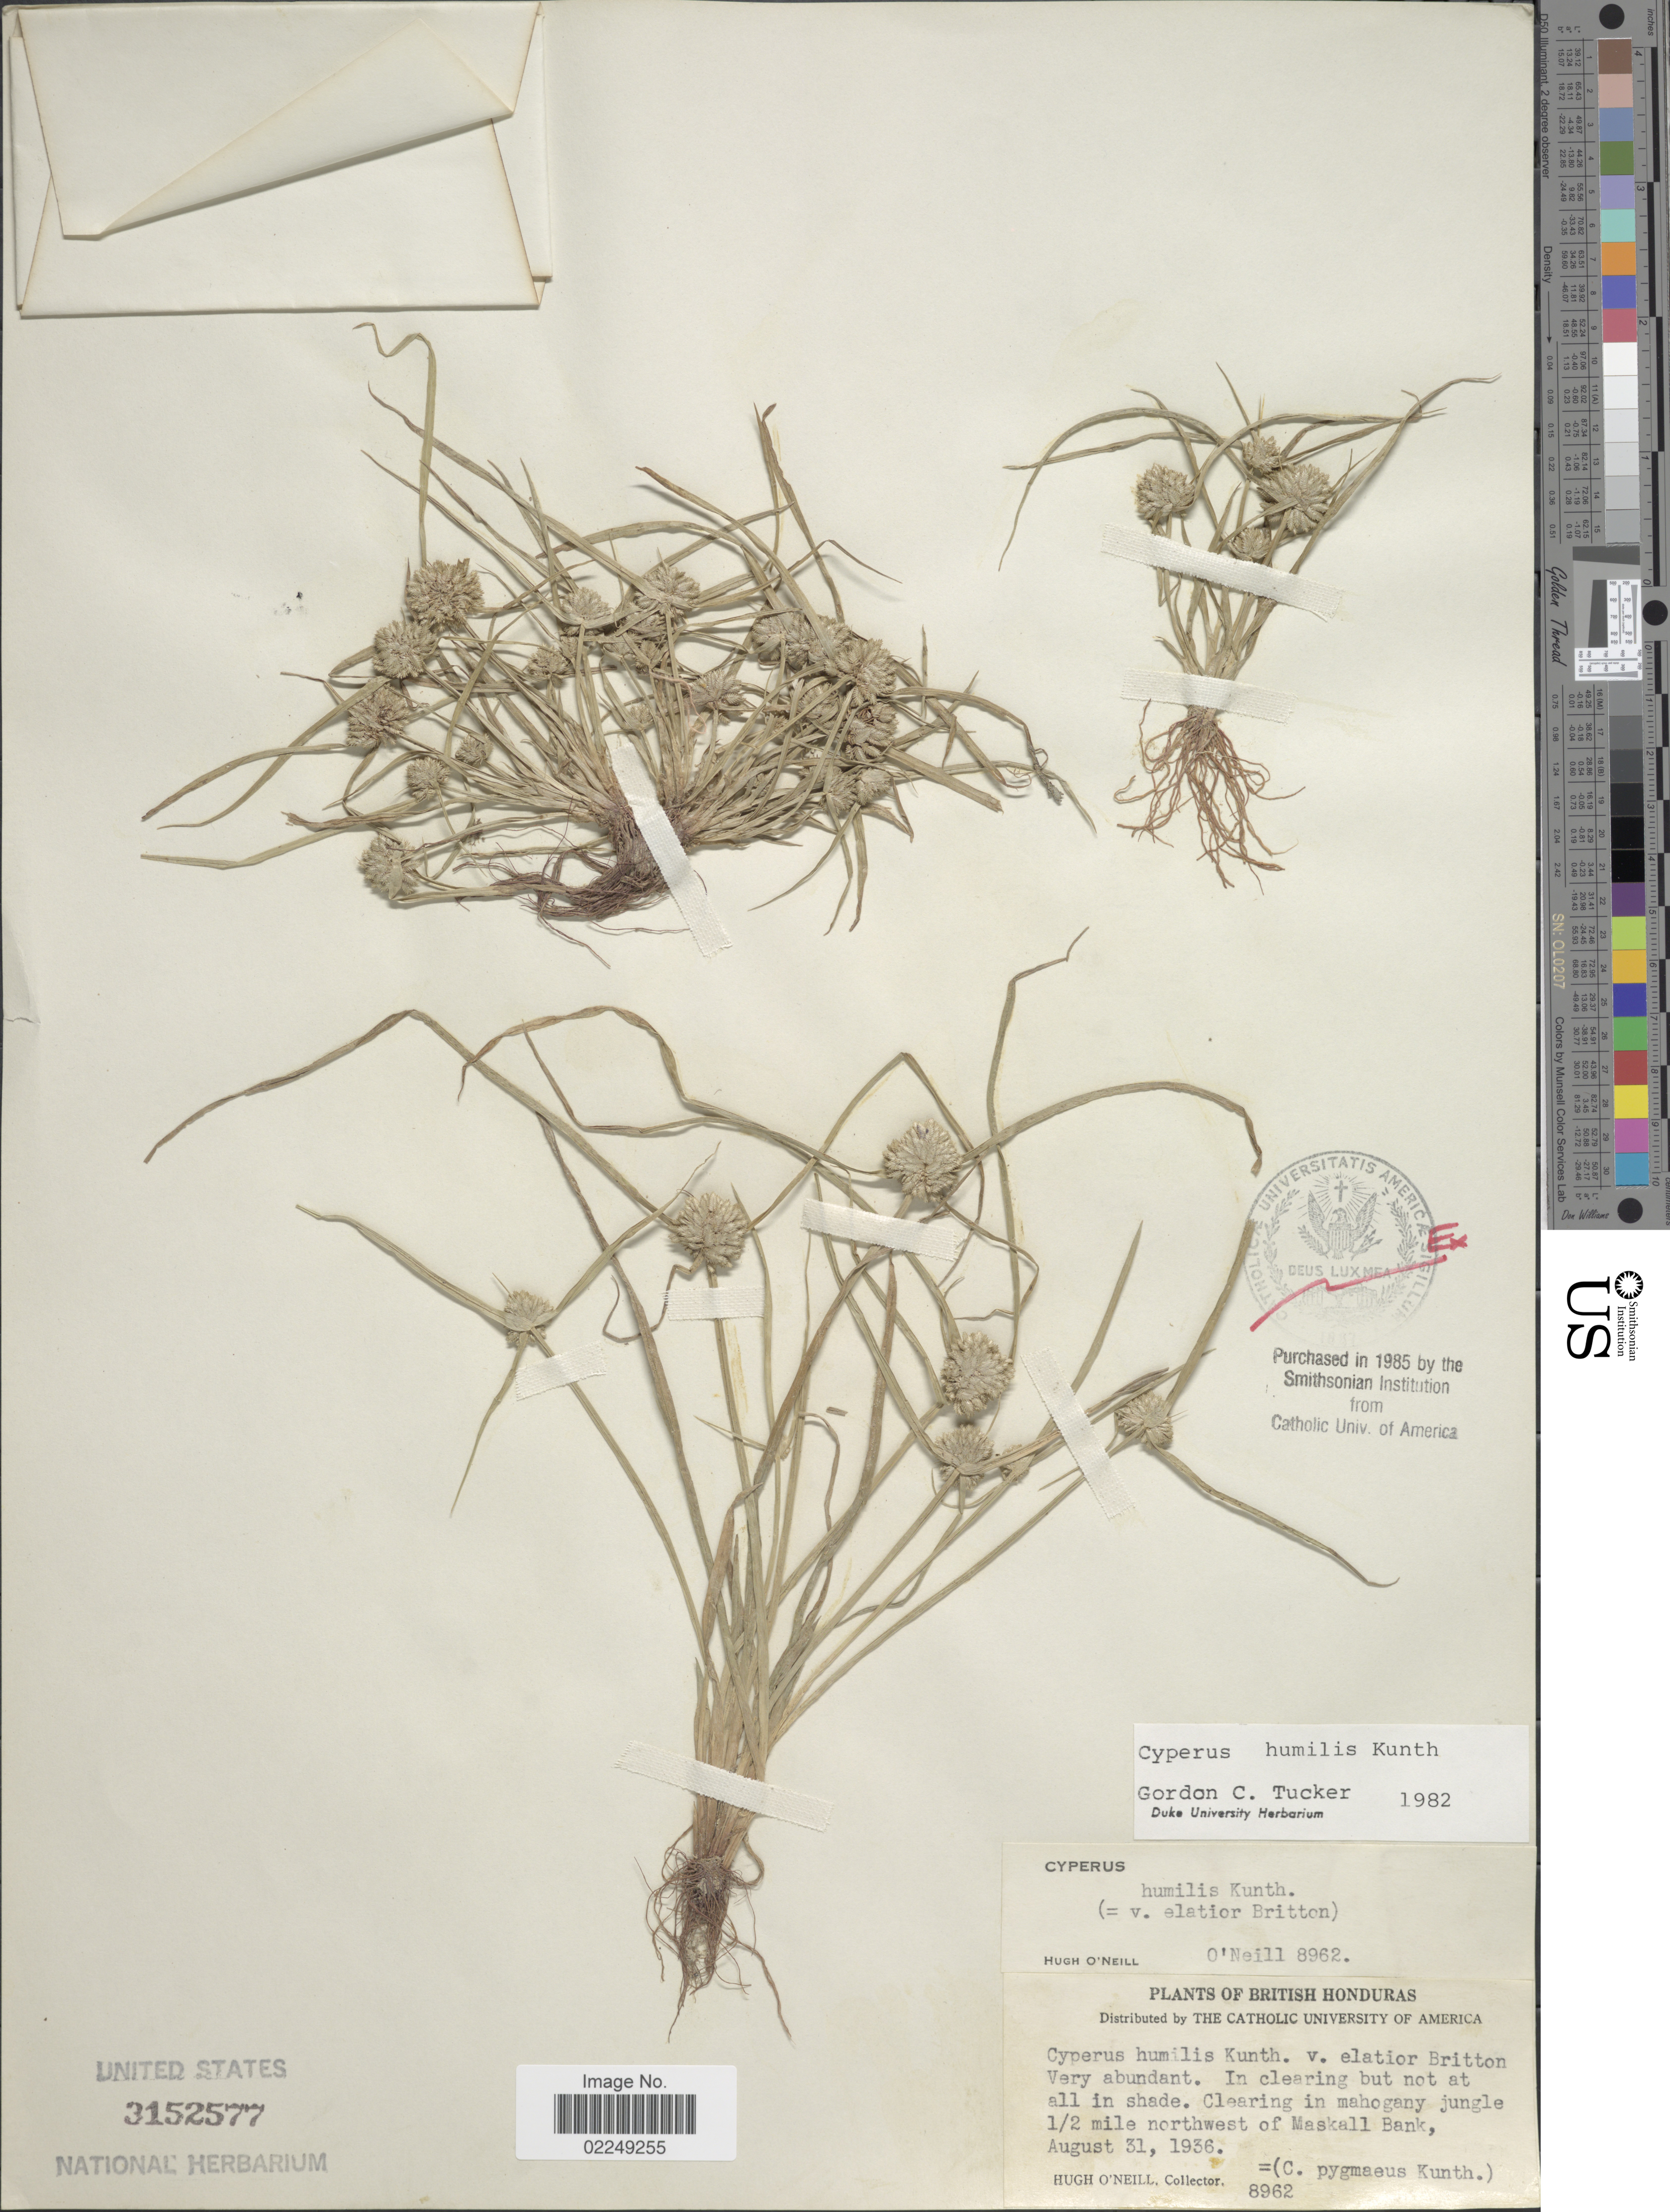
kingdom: Plantae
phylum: Tracheophyta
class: Liliopsida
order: Poales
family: Cyperaceae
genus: Cyperus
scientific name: Cyperus humilis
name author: Kunth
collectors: H. O'Neill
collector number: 8962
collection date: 1936-08-31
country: Belize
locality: British Honduras, ½ mile northwest of Maskall Bank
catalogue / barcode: US 3152577